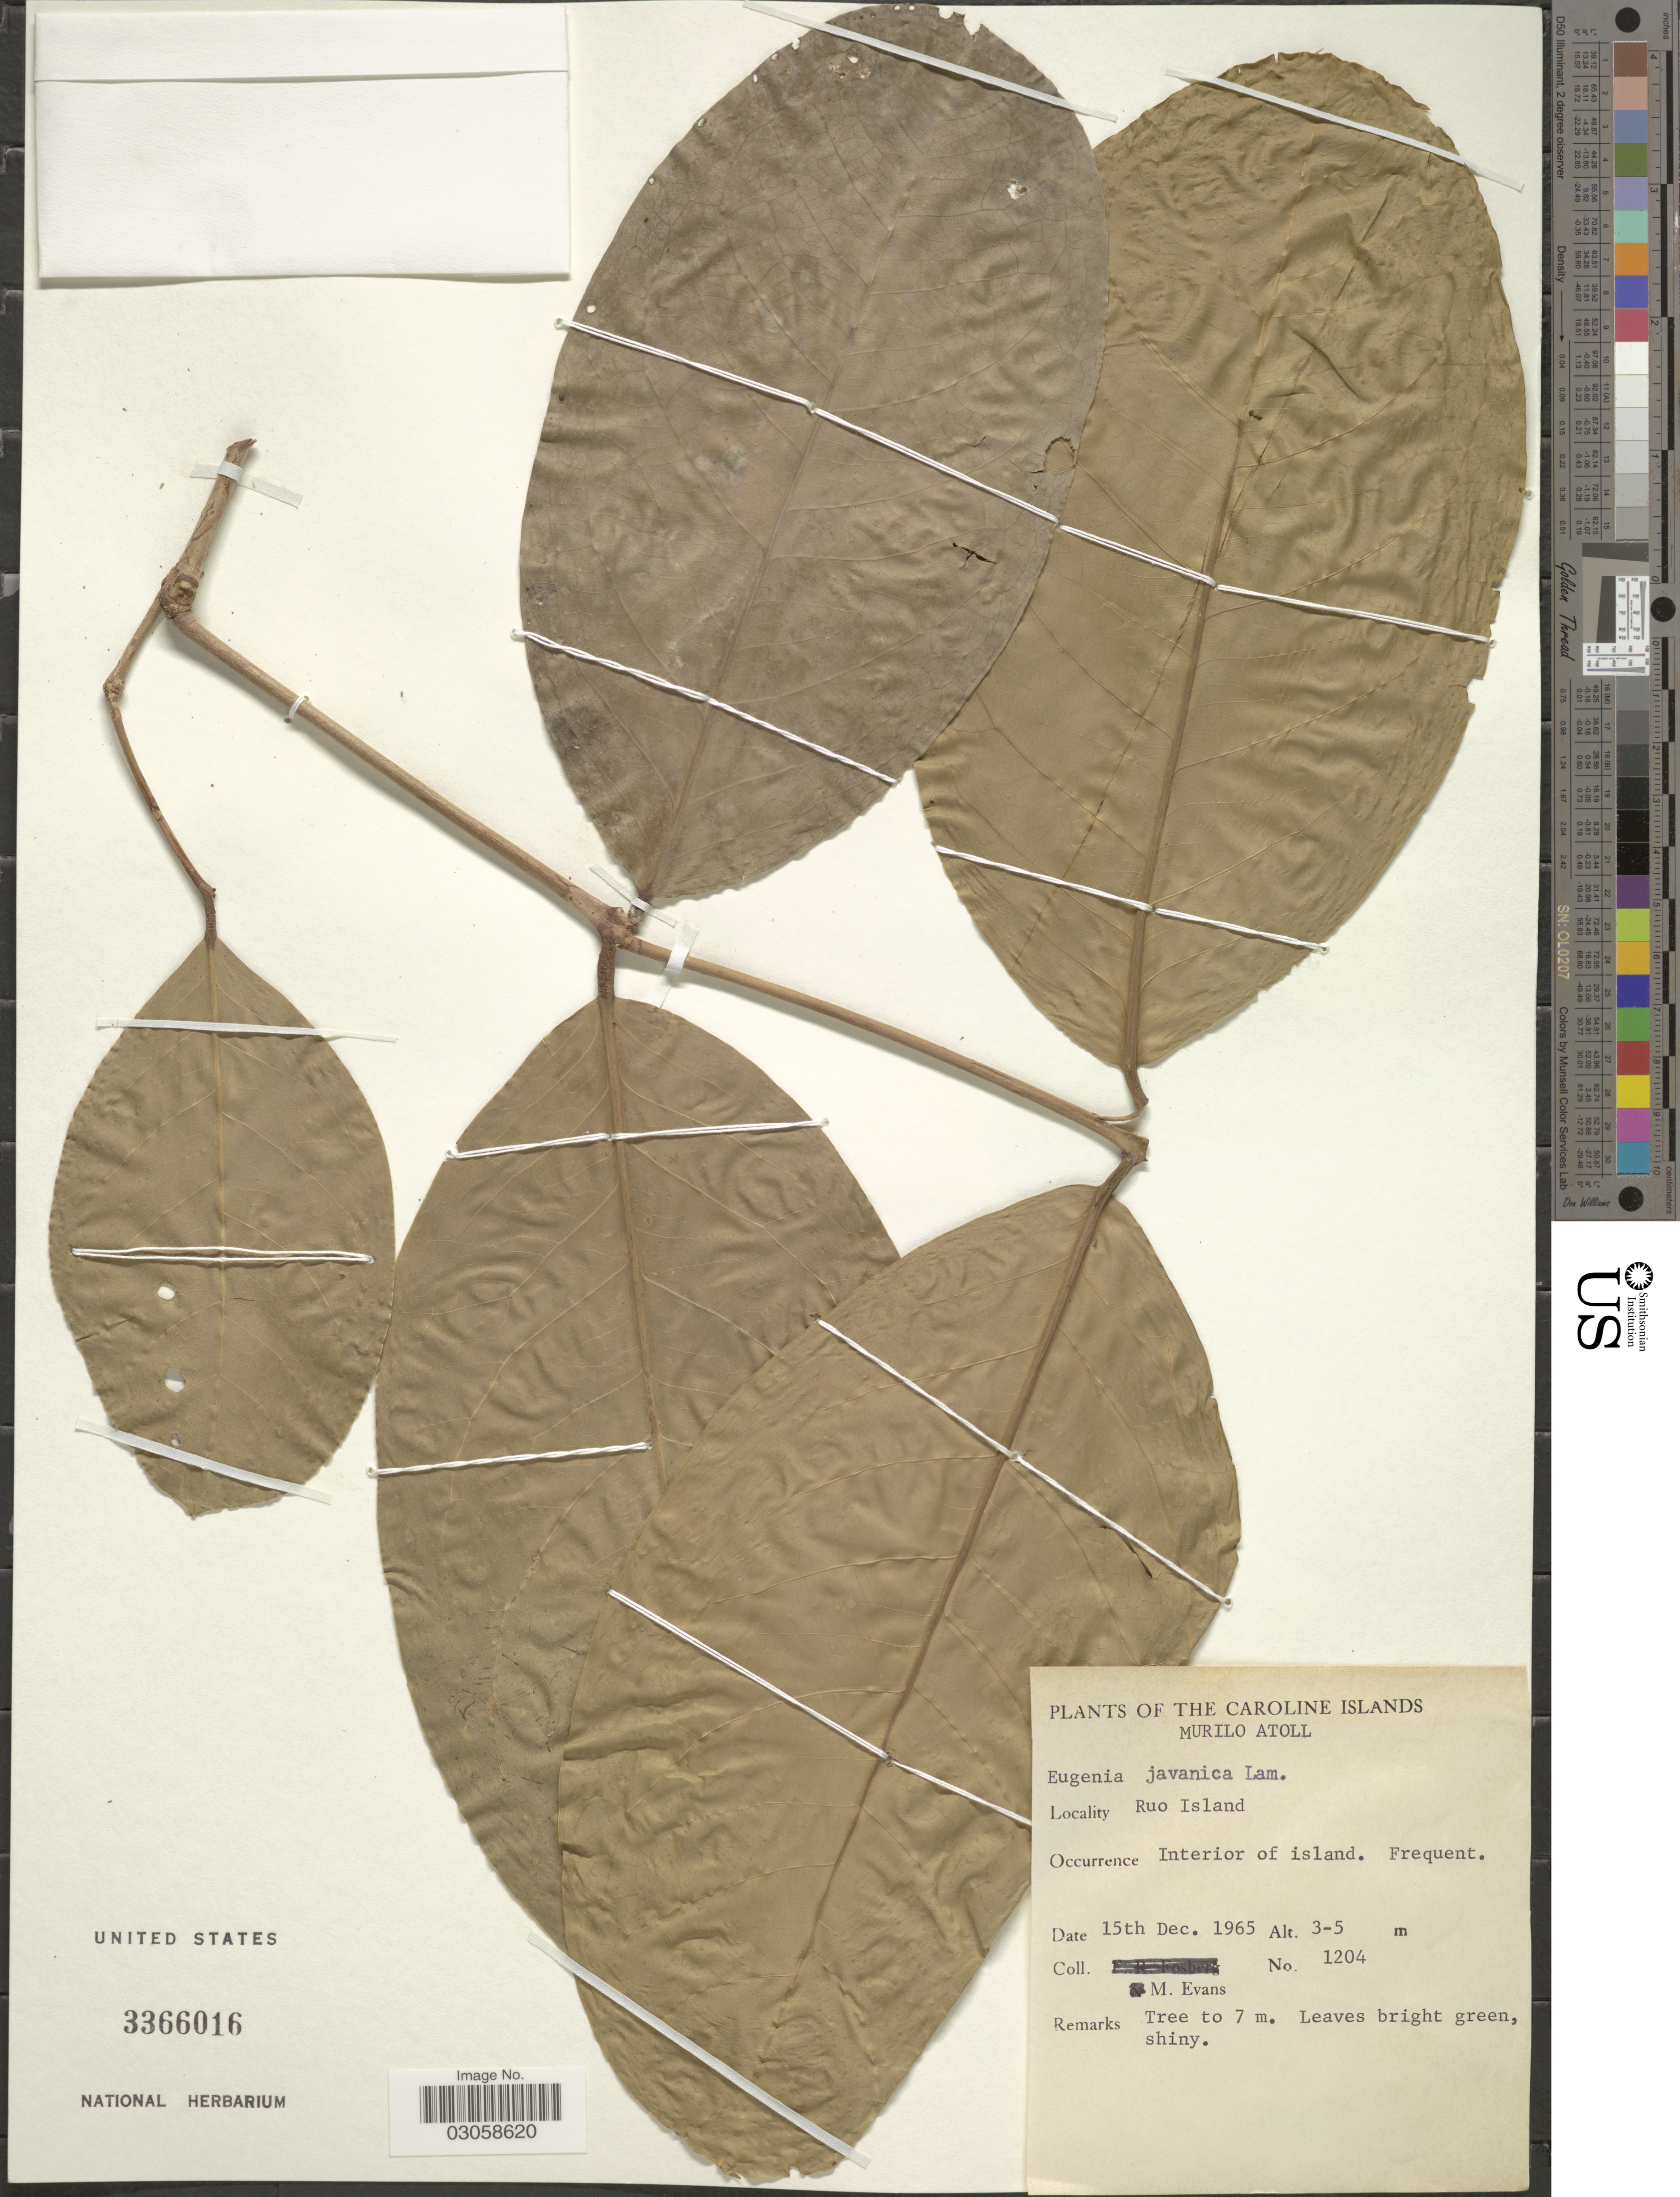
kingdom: Plantae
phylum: Tracheophyta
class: Magnoliopsida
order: Myrtales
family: Myrtaceae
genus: Syzygium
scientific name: Syzygium samarangense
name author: (Blume) Merr. & L.M. Perry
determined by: Strong, Mark T., (BOT), Smithsonian Institution - National Museum of Natural History (UNITED STATES)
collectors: M. Evans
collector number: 1204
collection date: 1965-12-15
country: Micronesia, Federated States of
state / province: Truk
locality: Caroline Islands. Murilo Atoll. Ruo Island.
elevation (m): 3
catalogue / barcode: US 3366016